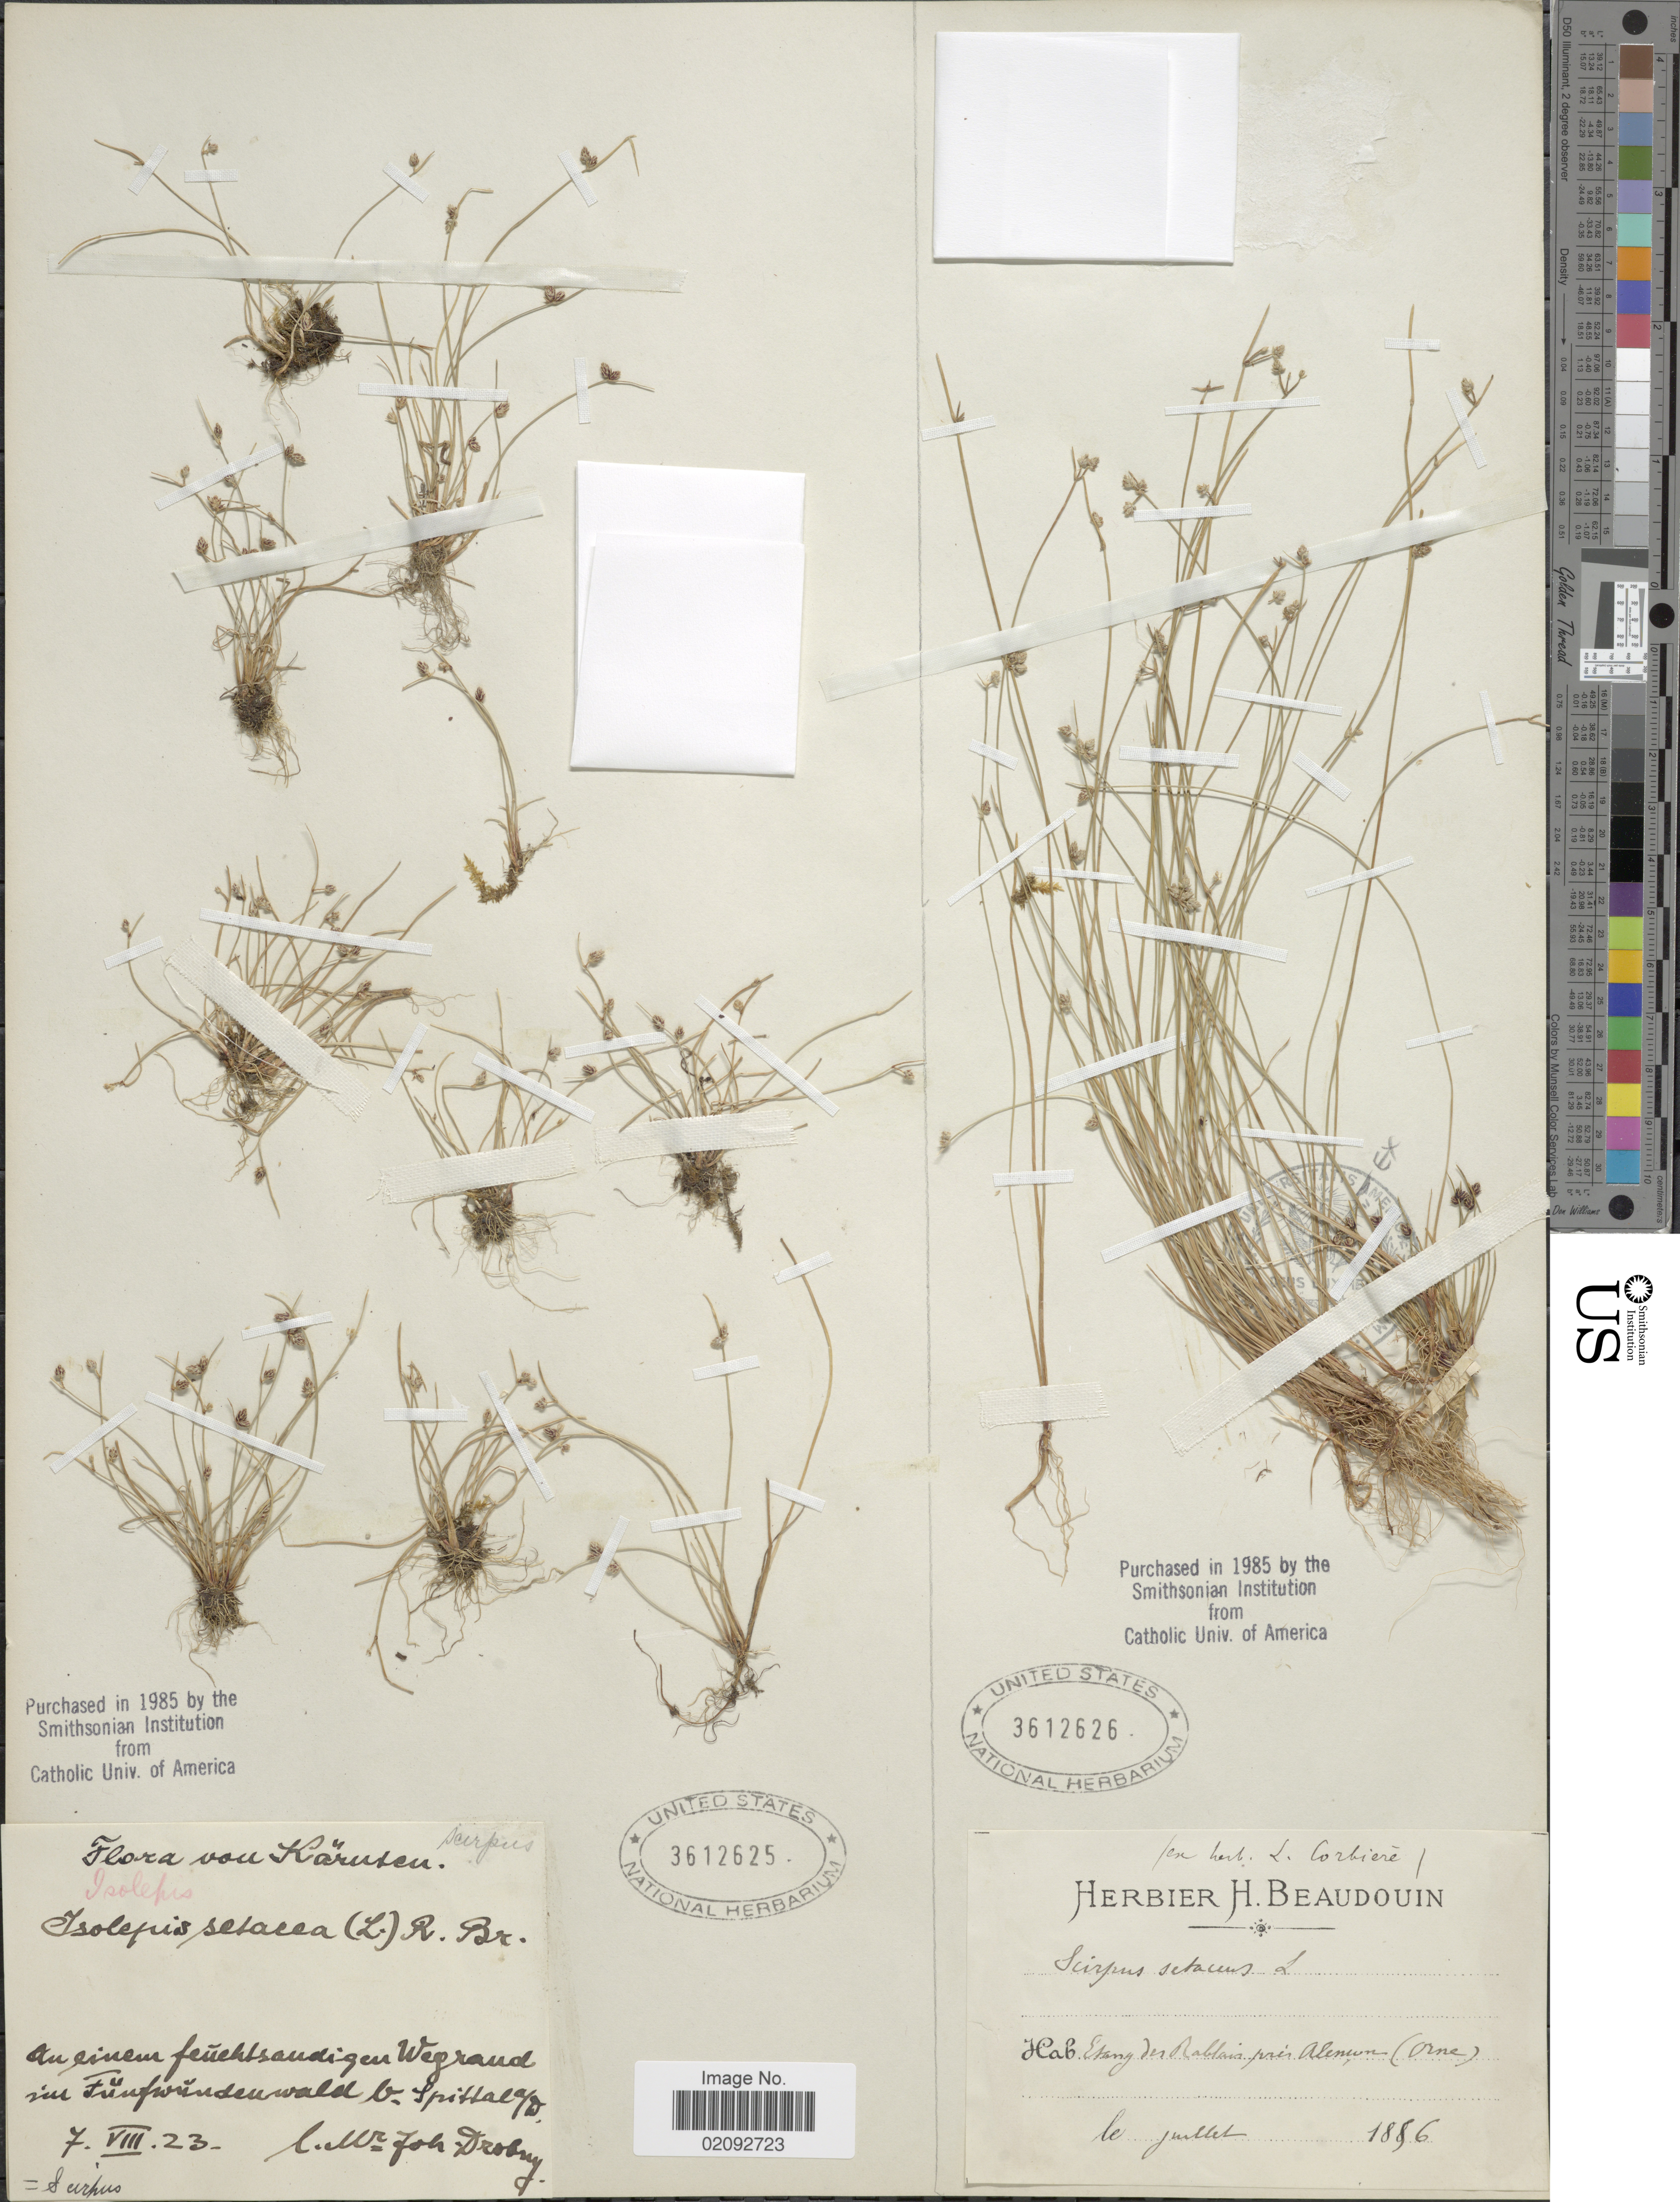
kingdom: Plantae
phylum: Tracheophyta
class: Liliopsida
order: Poales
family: Cyperaceae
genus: Isolepis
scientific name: Isolepis setacea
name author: (L.) R. Br.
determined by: Strong, Mark T., (BOT), Smithsonian Institution - National Museum of Natural History (UNITED STATES)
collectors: J. Drobny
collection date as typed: Transcribed d/m/y: 7/8/23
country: Austria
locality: Karnten, du esineus feuehtsandigen Wegrand in Funfwindenwald b. Spittal a/d [interpreted]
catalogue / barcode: US 3612625